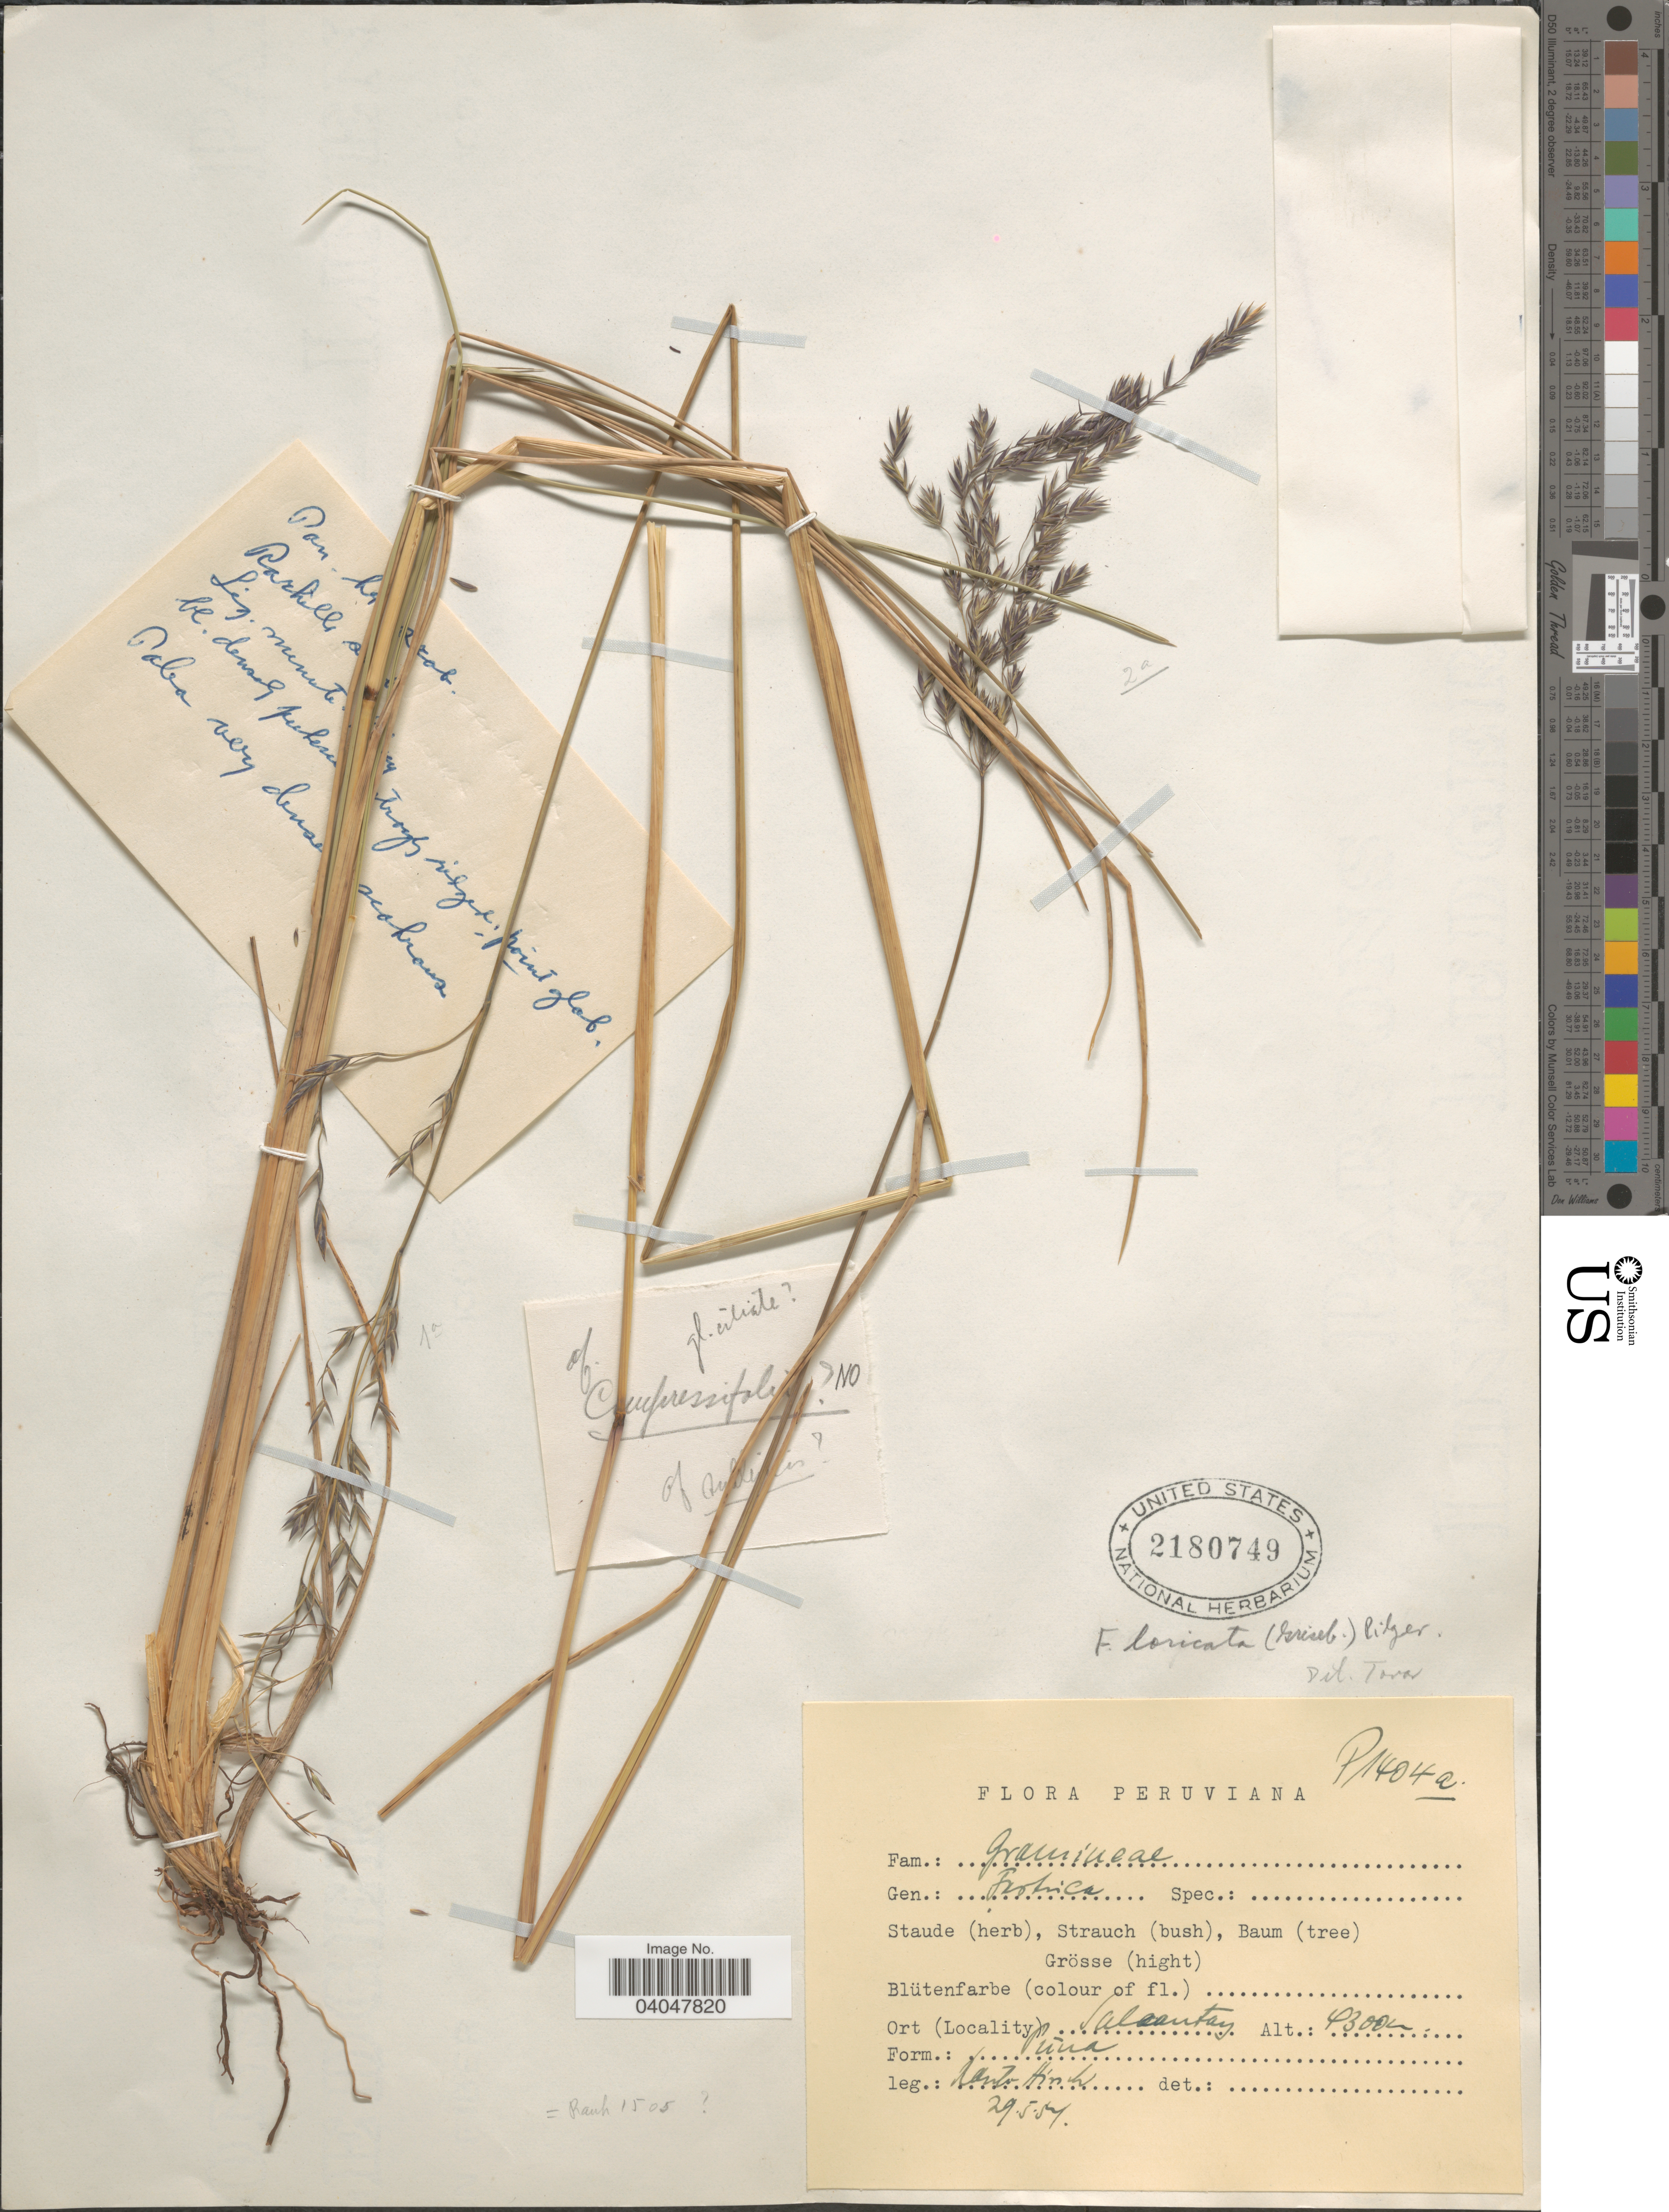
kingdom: Plantae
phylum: Tracheophyta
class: Liliopsida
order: Poales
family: Poaceae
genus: Festuca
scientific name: Festuca loricata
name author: (Griseb.) Pilg.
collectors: W. Rauh & G. Hirsch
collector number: P1404a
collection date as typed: Transcribed d/m/y: 29/5/57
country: Peru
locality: Salcantay.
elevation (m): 4300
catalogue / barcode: US 2180749